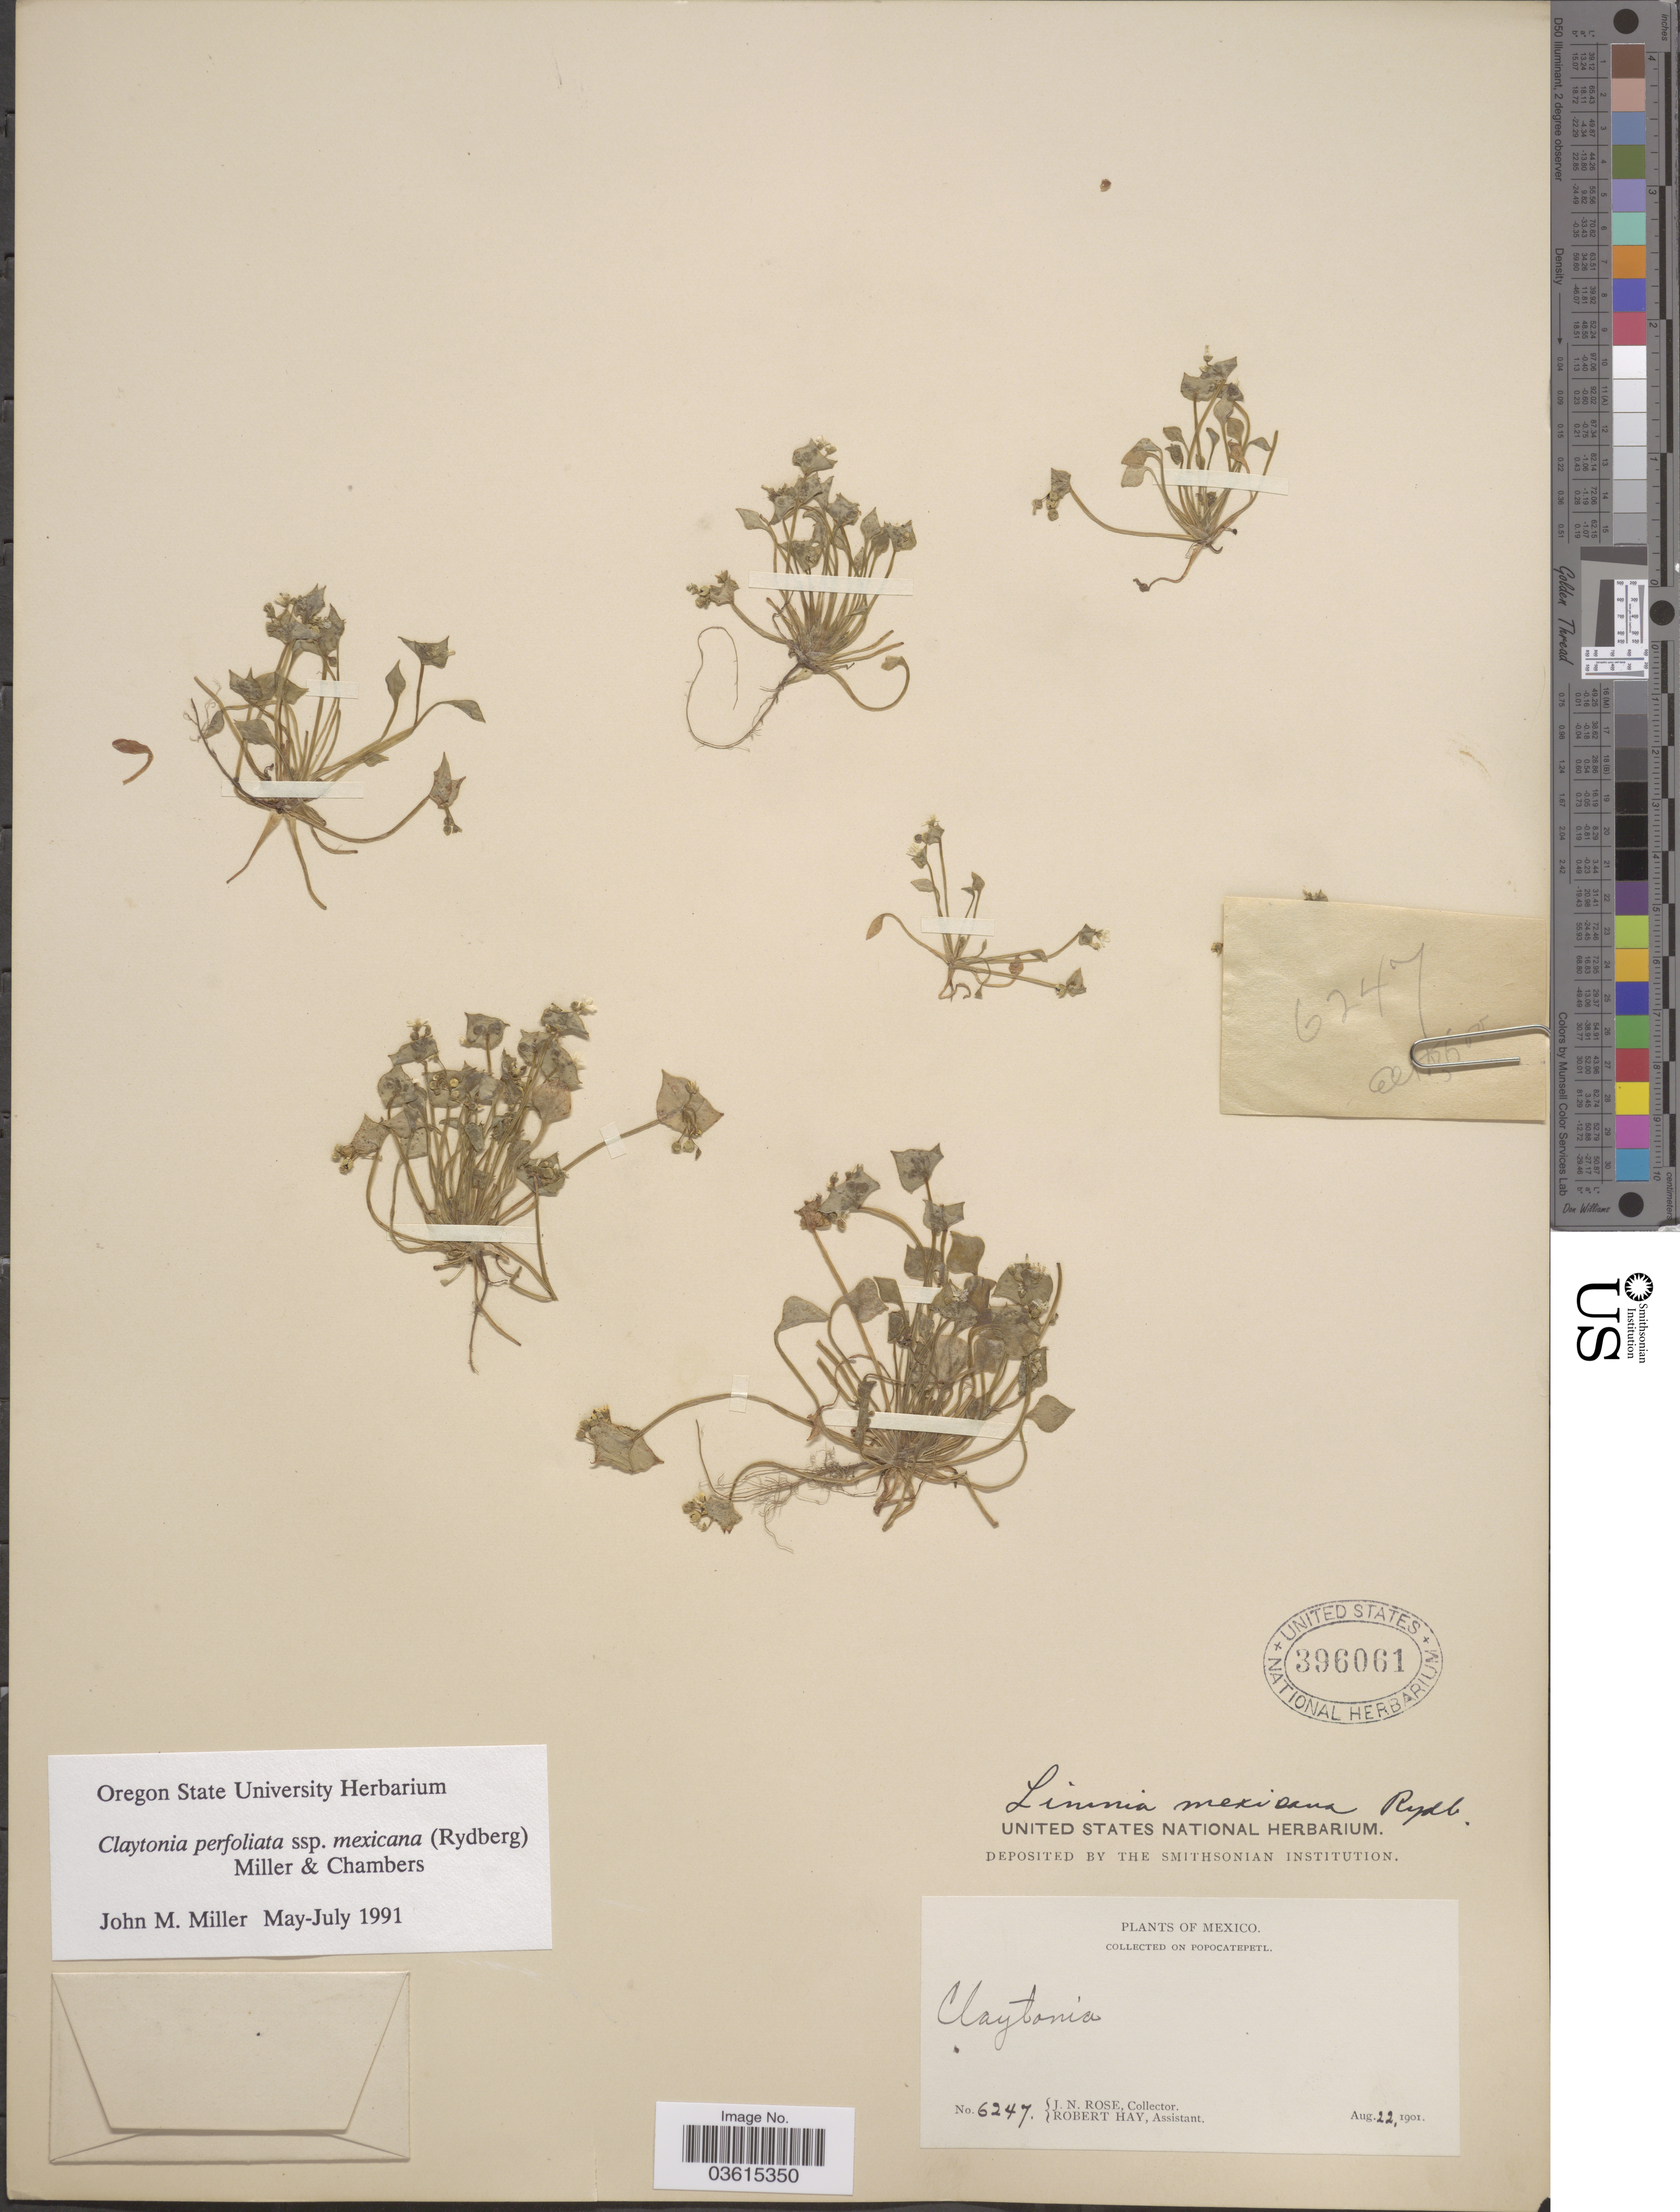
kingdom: Plantae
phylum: Tracheophyta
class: Magnoliopsida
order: Caryophyllales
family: Montiaceae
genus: Claytonia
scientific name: Claytonia perfoliata subsp. mexicana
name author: (Rydb.) Mill. & Chambers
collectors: J. N. Rose & R. H. Hay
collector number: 6247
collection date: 1901-08-22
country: Mexico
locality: On Popocatepetl.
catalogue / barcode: US 396061